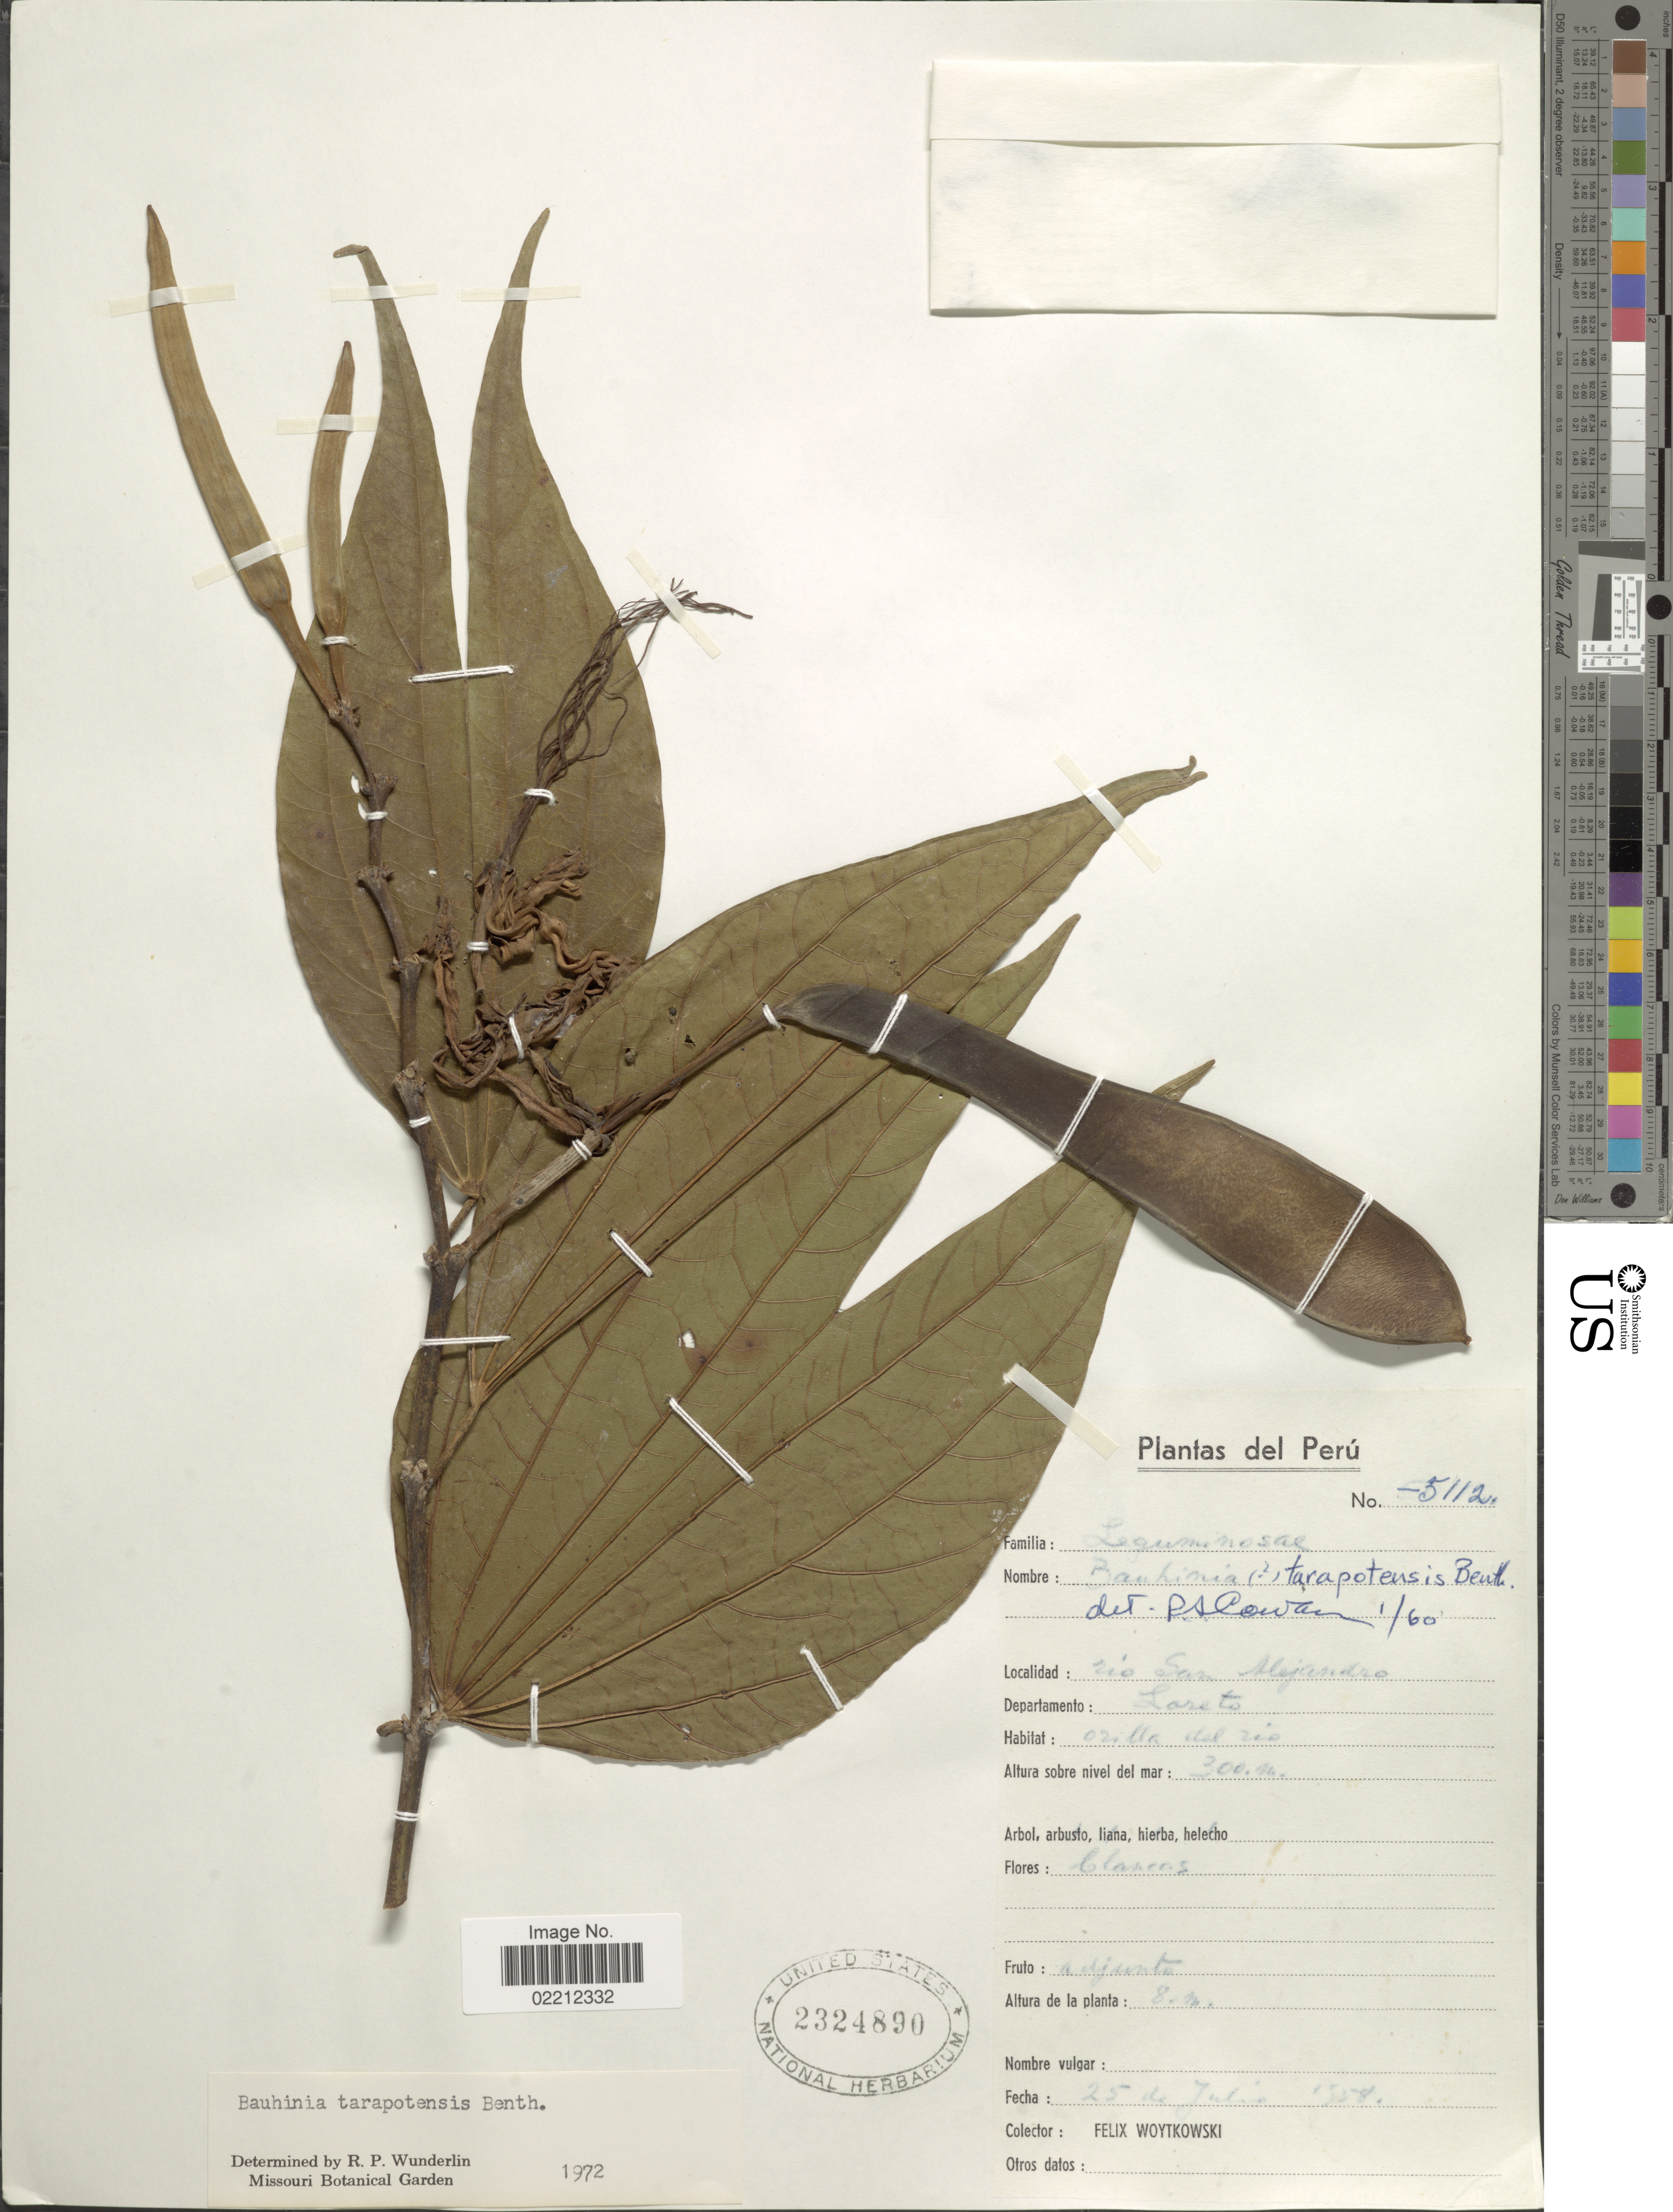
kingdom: Plantae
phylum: Tracheophyta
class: Magnoliopsida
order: Fabales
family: Fabaceae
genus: Bauhinia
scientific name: Bauhinia tarapotensis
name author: Benth.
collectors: F. Woytkowski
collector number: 5112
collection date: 1958-07-25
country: Peru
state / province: Loreto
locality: Rio San Alejandro.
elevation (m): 300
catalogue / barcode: US 2324890